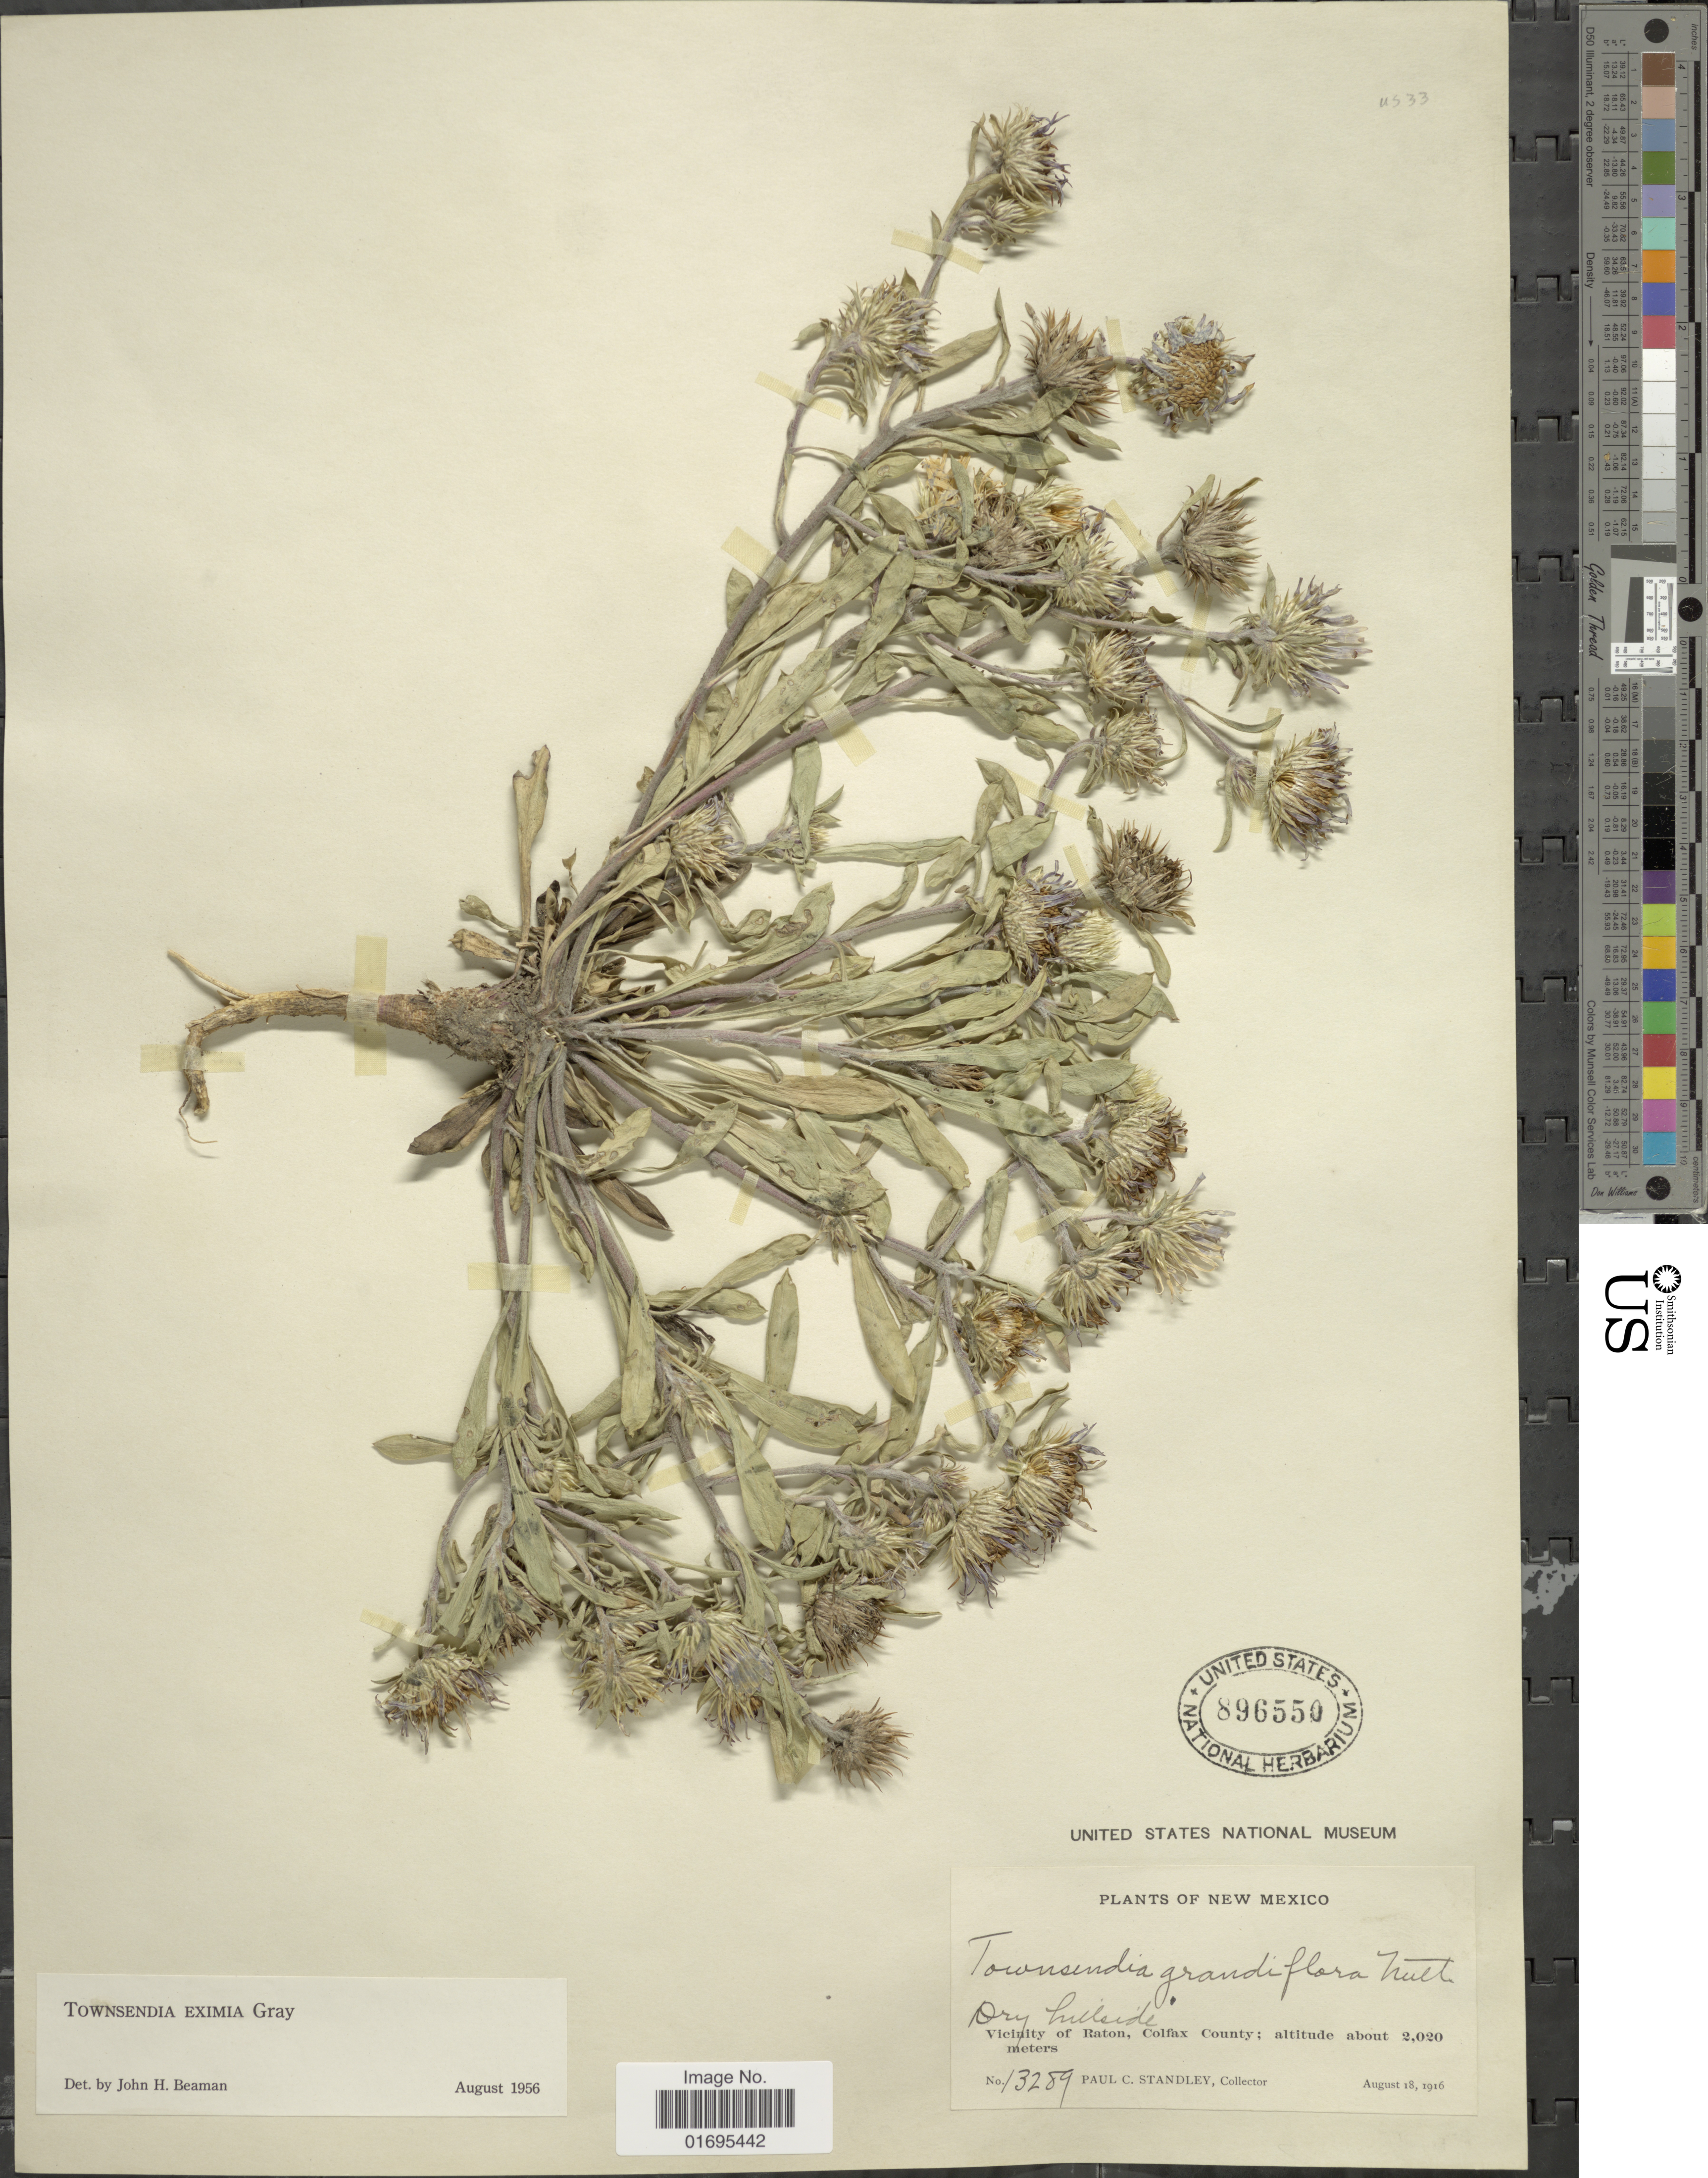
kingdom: Plantae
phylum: Tracheophyta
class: Magnoliopsida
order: Asterales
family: Asteraceae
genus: Townsendia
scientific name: Townsendia eximia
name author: A. Gray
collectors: P. C. Standley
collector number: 13289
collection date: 1916-08-18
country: United States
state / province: New Mexico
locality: Dry hillside, Vicinity of Raton, Colfax County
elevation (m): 2020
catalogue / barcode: US 896550